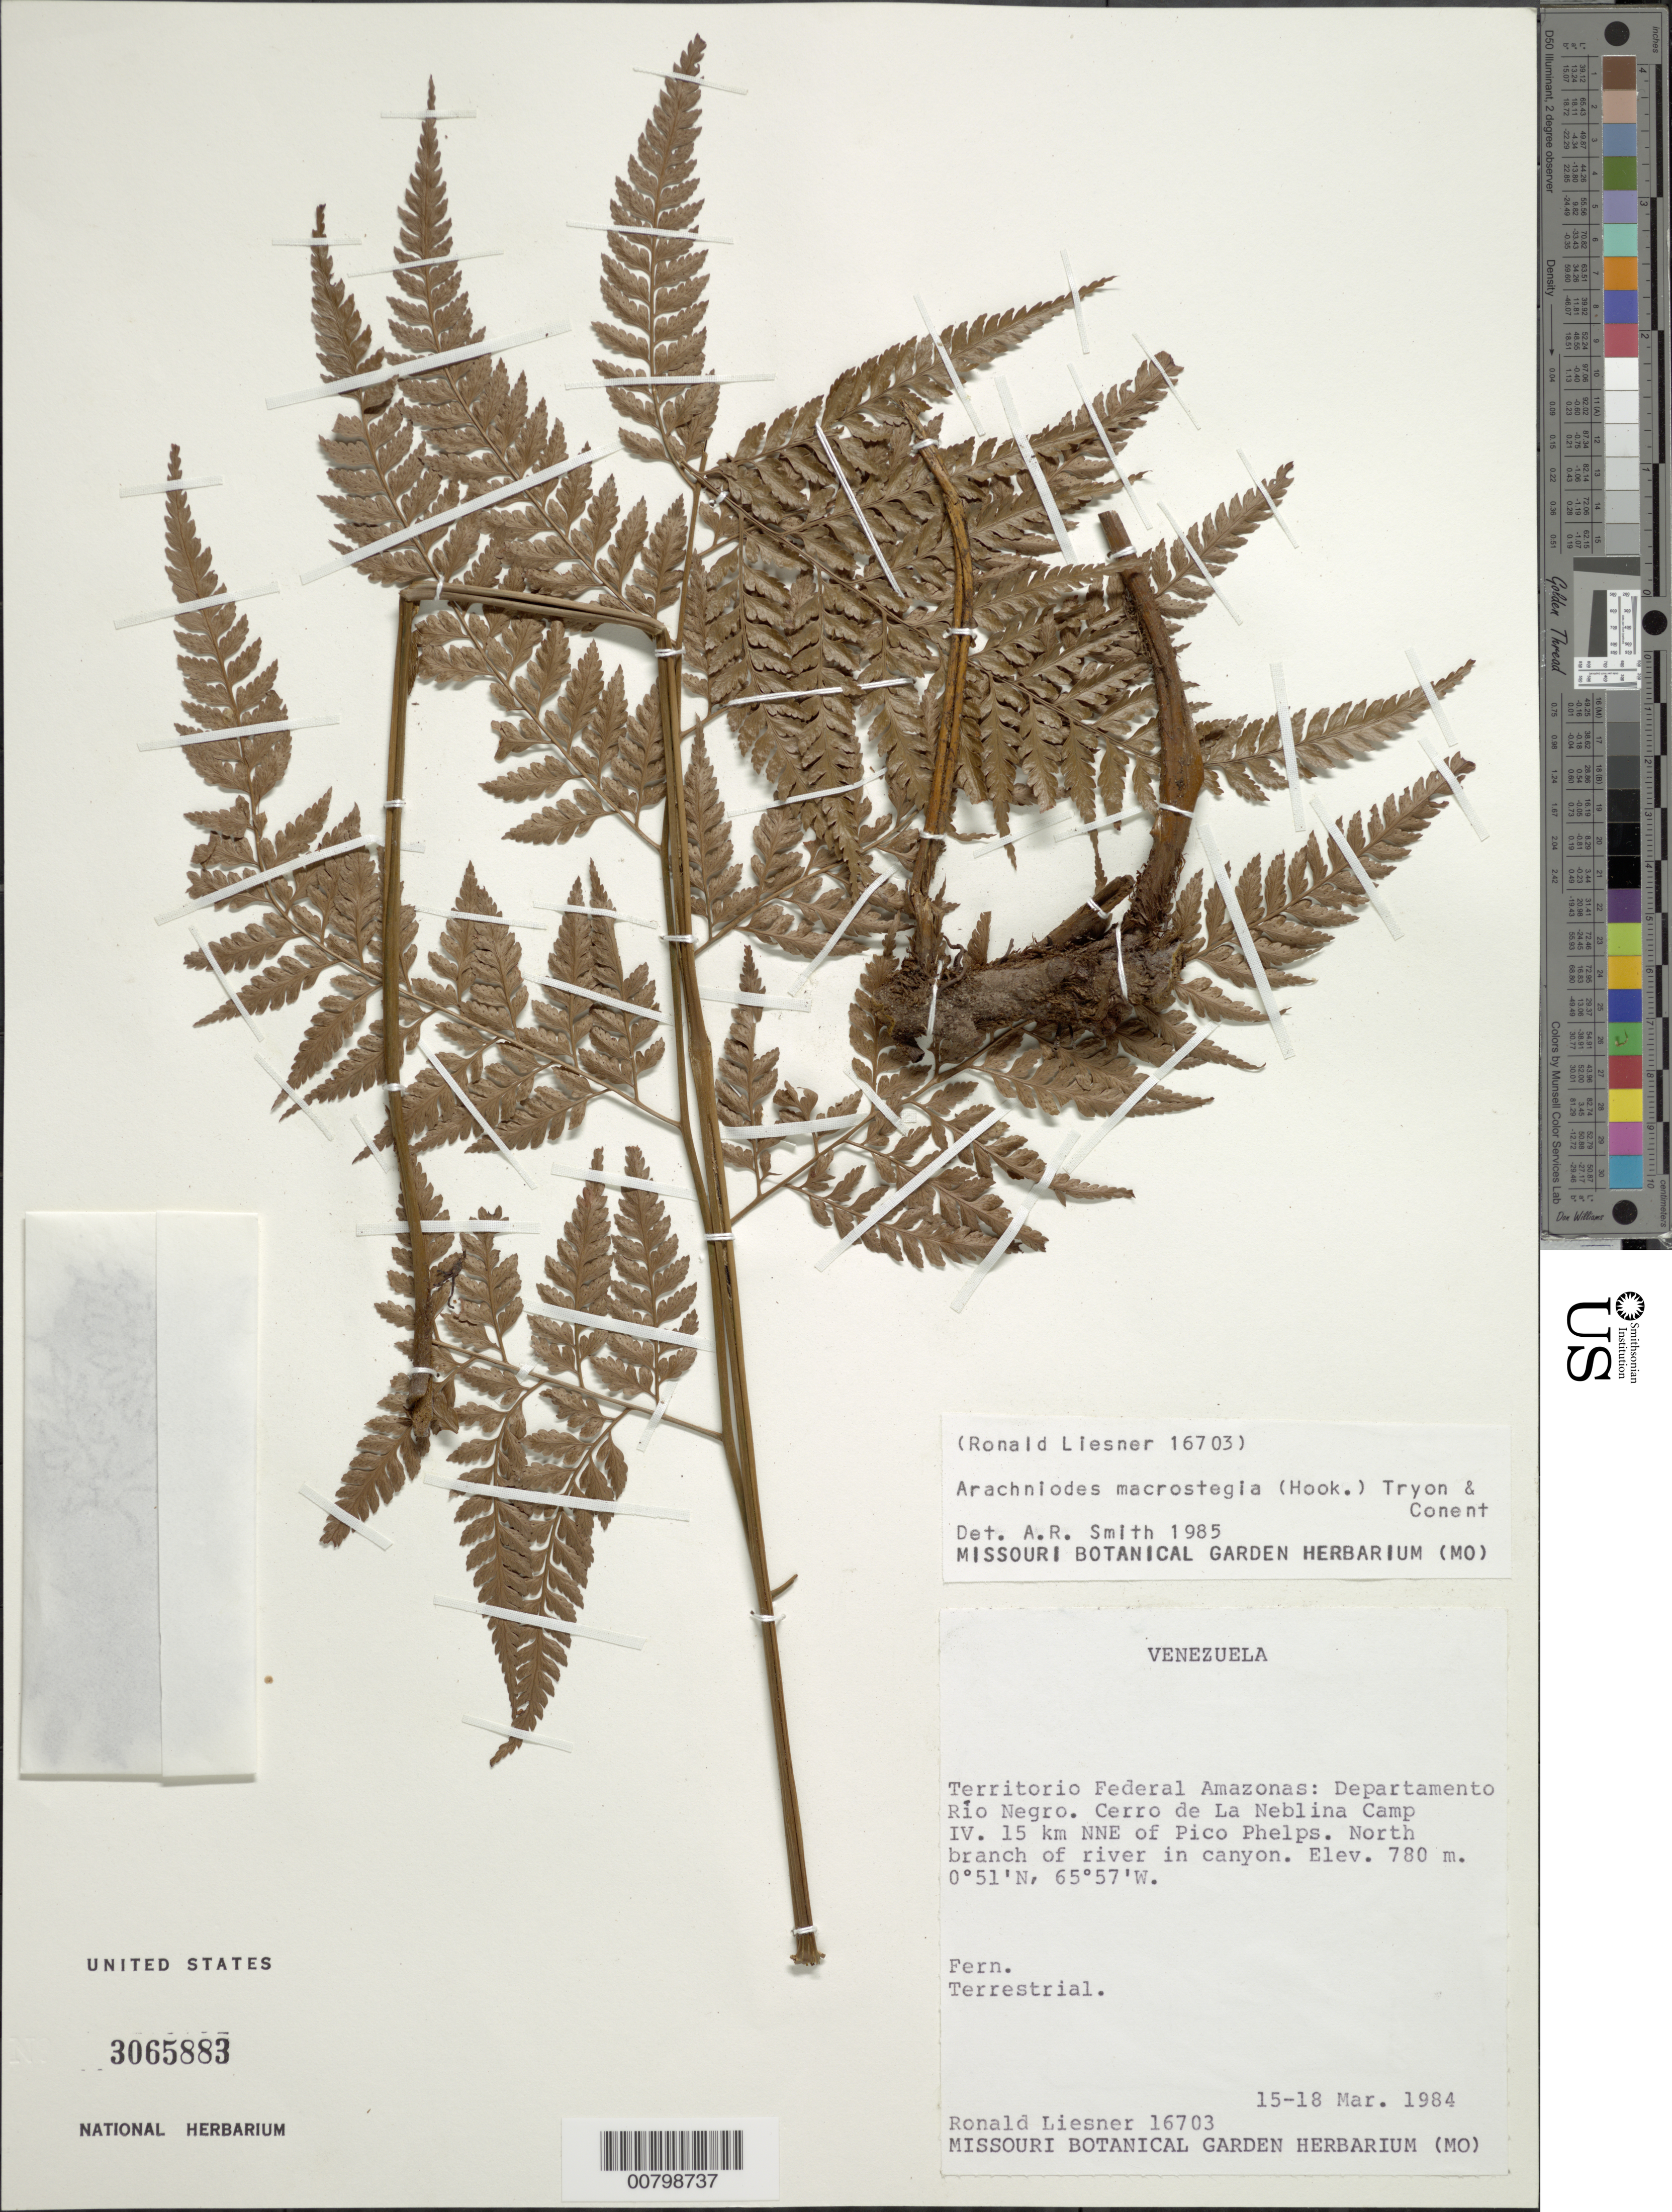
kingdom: Plantae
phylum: Tracheophyta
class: Polypodiopsida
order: Polypodiales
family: Dryopteridaceae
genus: Arachniodes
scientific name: Arachniodes macrostegia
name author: (Hook.) Proctor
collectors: R. L. Liesner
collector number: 16703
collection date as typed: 15-Mar-84 to 18-Mar-84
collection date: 1984-03-15/1984-03-18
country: Venezuela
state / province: Amazonas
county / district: Río Negro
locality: Cerro de La Neblina Camp IV, 15 km NNE of Pico Phelps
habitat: Canyon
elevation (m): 780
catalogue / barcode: US 3065883